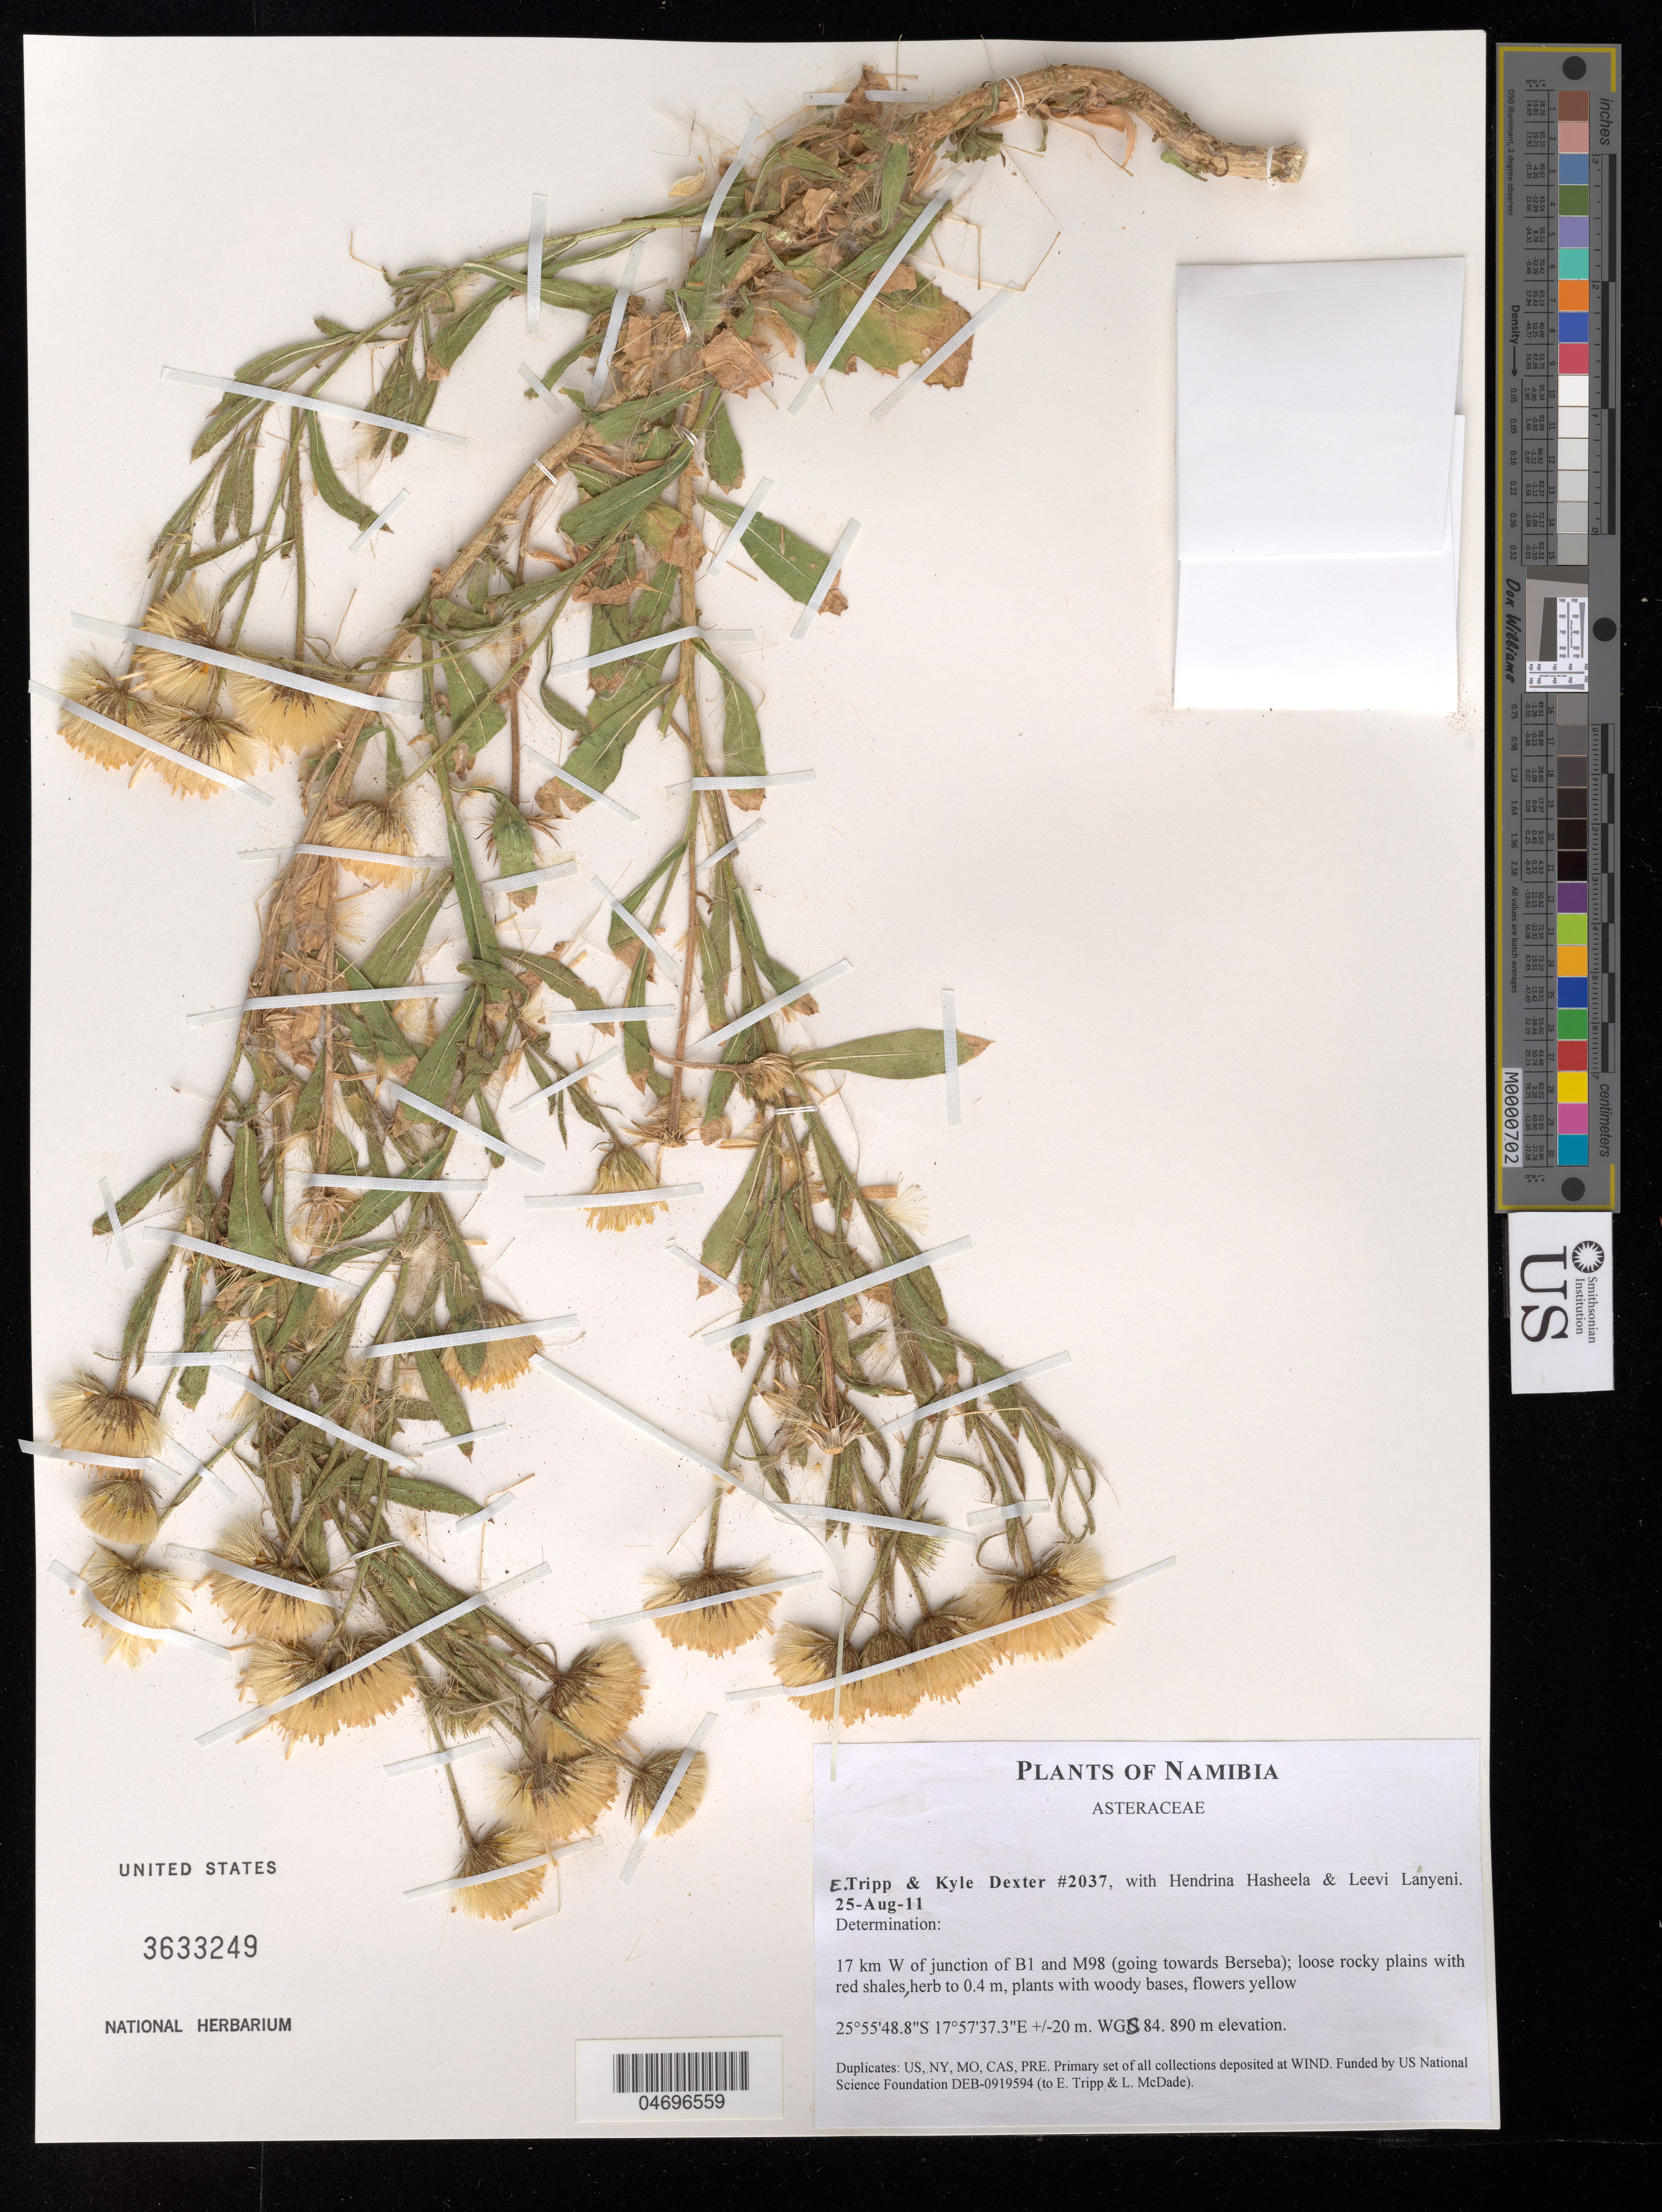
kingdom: Plantae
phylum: Tracheophyta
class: Magnoliopsida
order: Asterales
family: Asteraceae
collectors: E. Tripp, K. Dexter, H. Hasheela & L. Lanyeni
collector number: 2037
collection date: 2011-08-25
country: Namibia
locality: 17 km W of junction of B1 and M98 (going towards Berseba)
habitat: Loose rocky plains with red shale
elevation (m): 890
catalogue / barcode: US 3633249